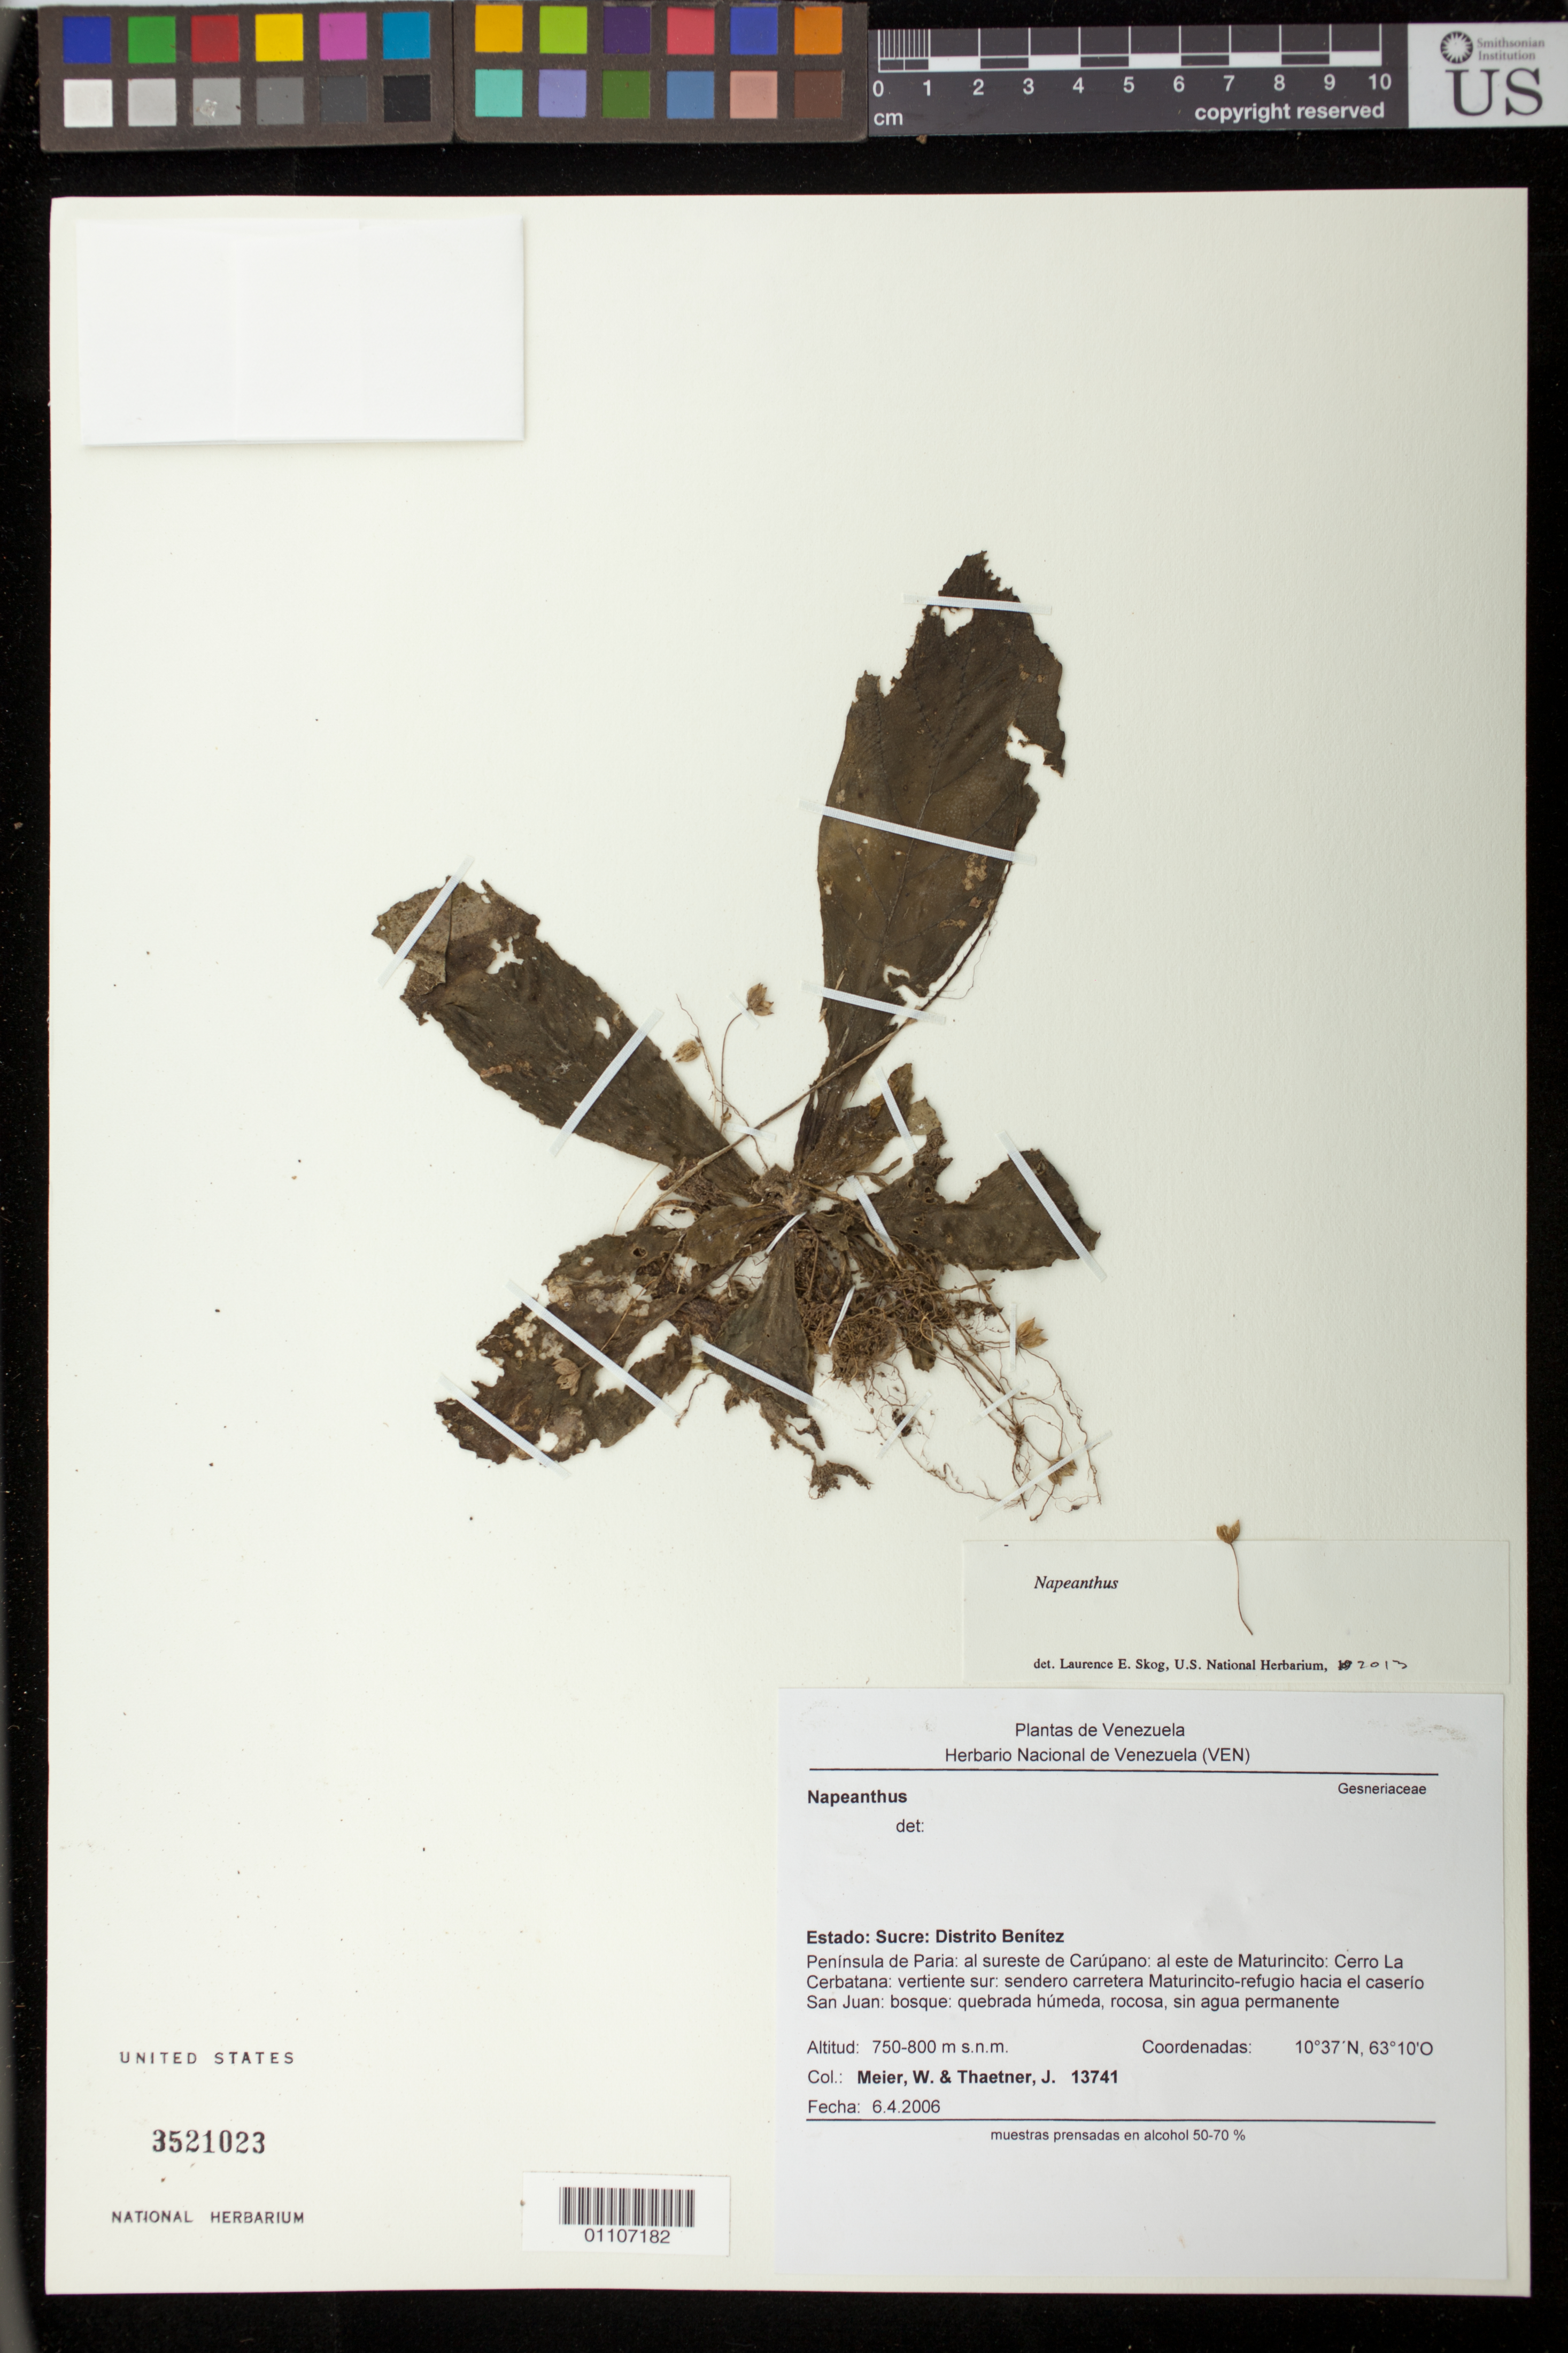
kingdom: Plantae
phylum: Tracheophyta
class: Magnoliopsida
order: Lamiales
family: Gesneriaceae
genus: Napeanthus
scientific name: Napeanthus sp.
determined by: Skog, Laurence E.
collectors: W. Meier & J. Thaetner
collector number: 13741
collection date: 2006-04-06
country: Venezuela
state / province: Sucre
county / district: Benitez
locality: Peninsula de Paria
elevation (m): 750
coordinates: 10° 37' N, 63° 10' O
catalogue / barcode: US 3521023